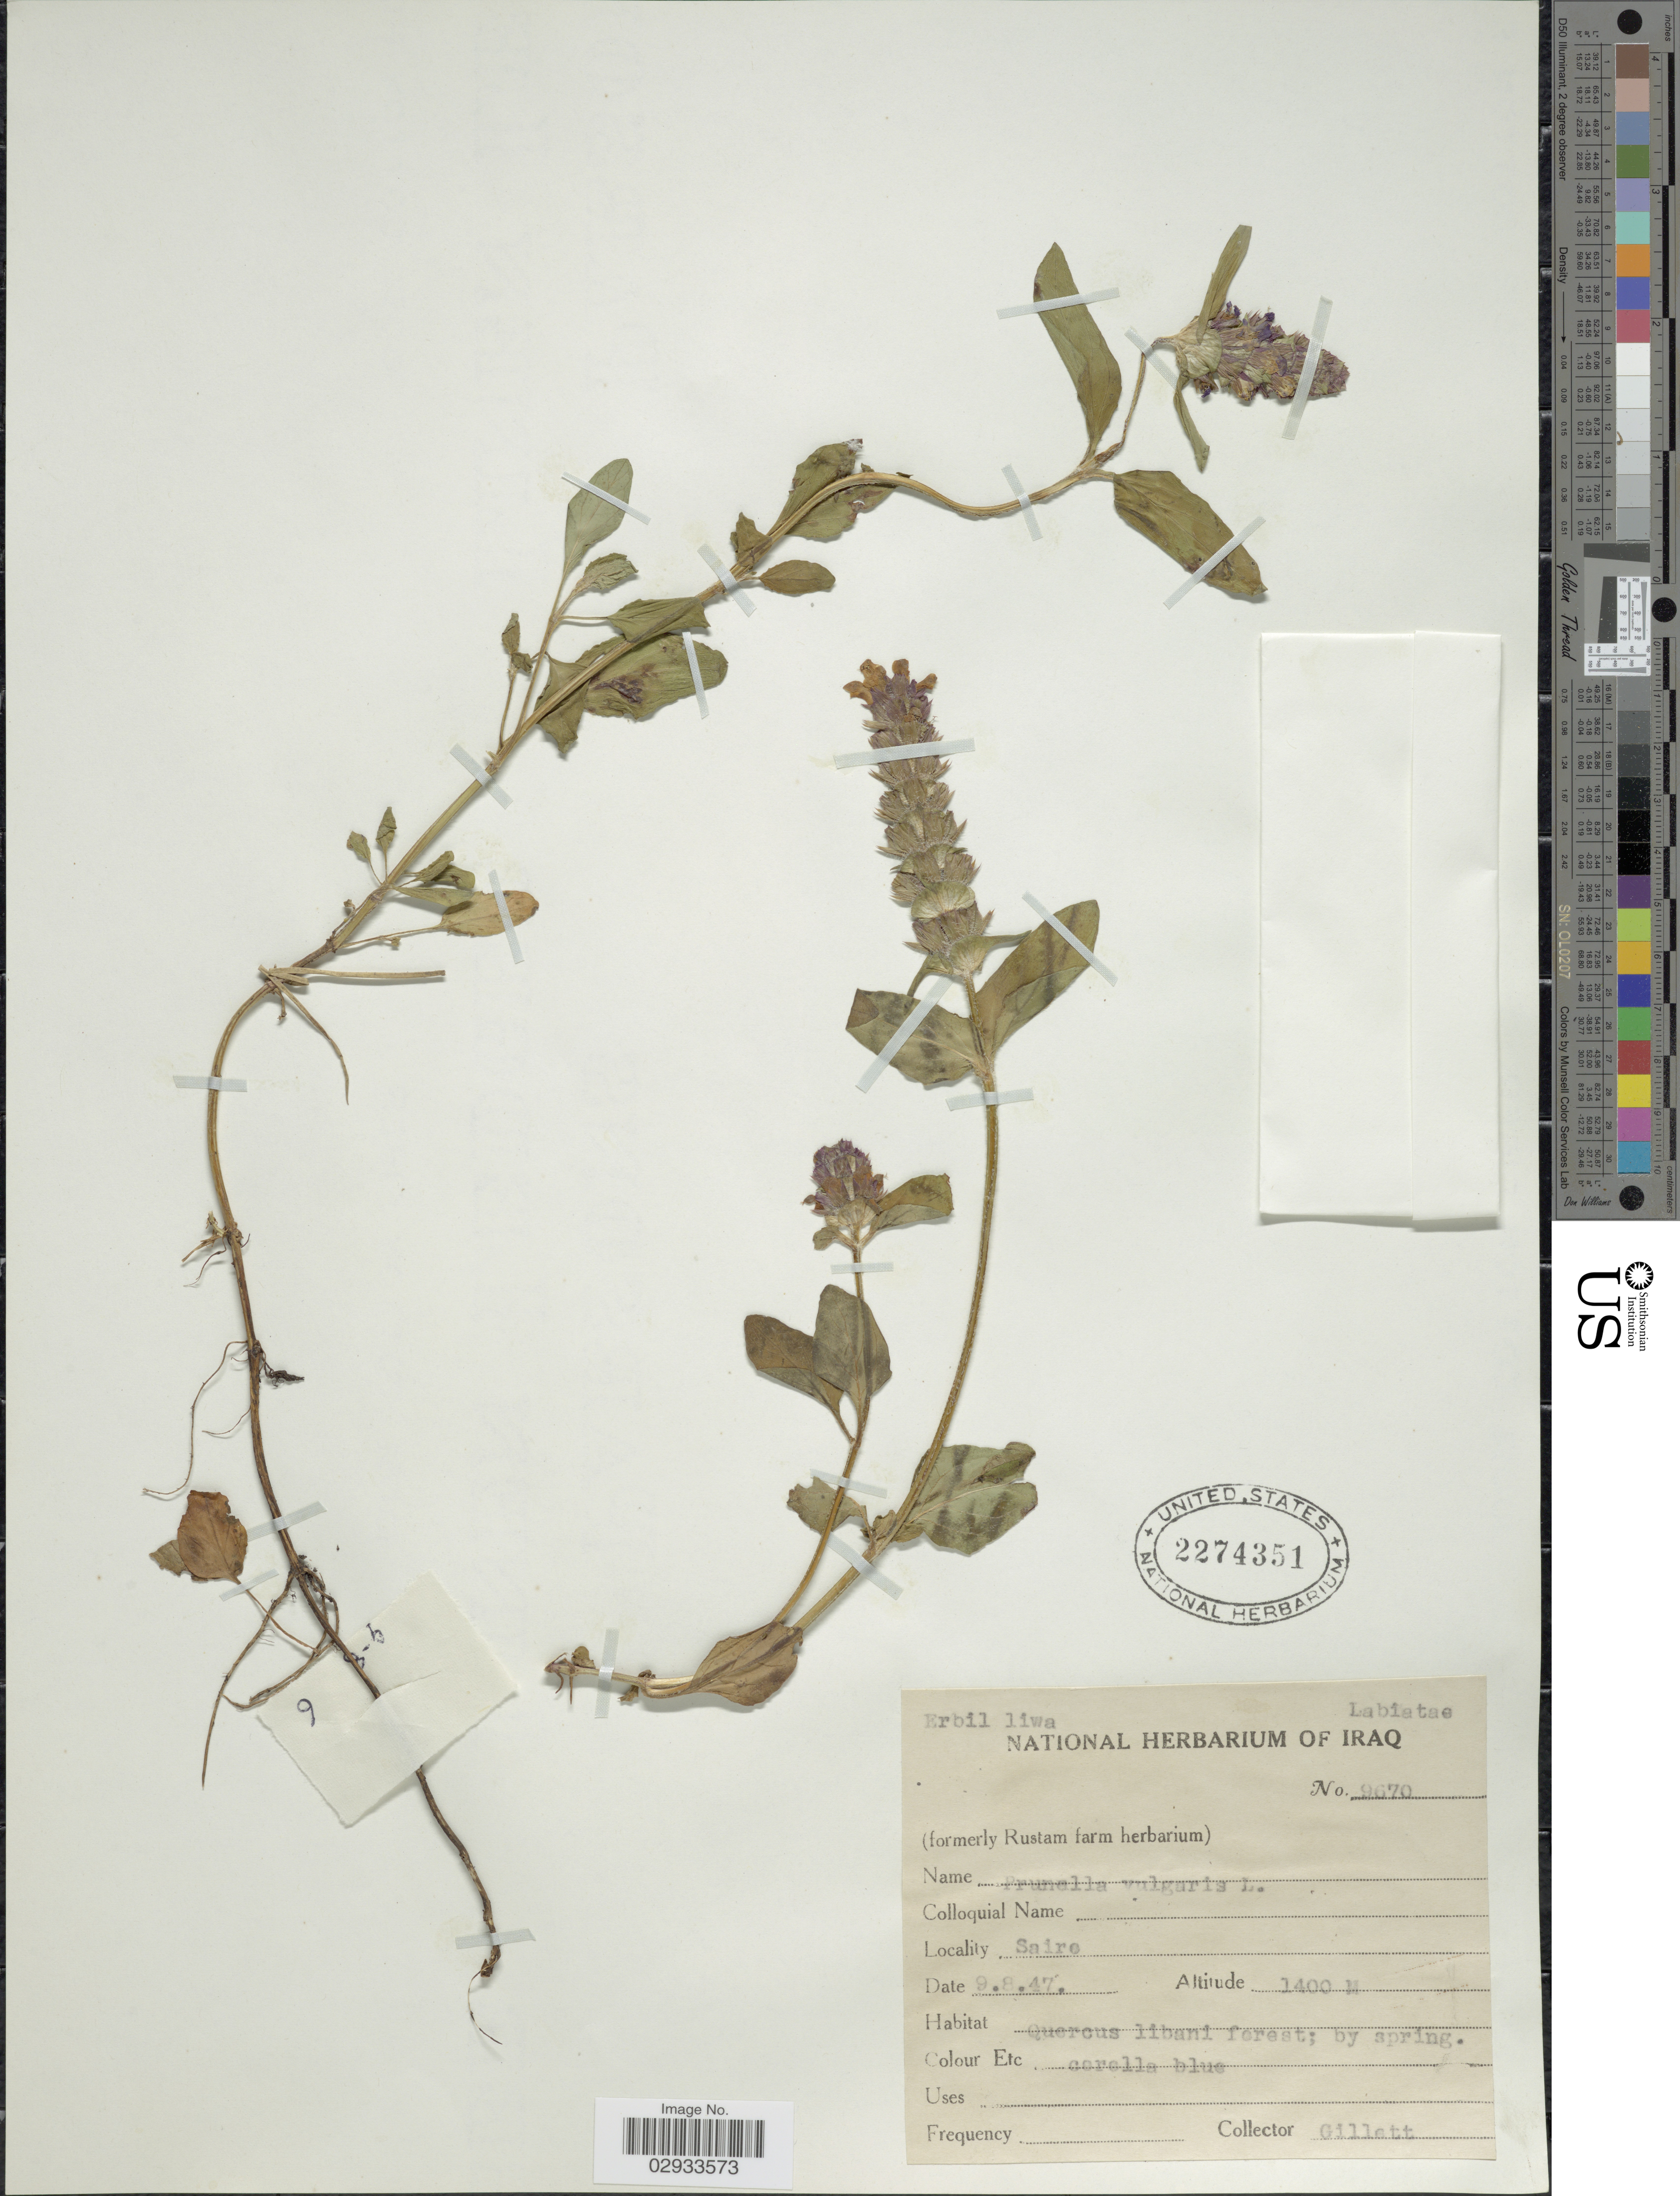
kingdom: Plantae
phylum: Tracheophyta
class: Magnoliopsida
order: Lamiales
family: Lamiaceae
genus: Prunella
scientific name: Prunella vulgaris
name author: L.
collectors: Gillett, --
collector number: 9670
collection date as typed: Transcribed d/m/y: 9/8/47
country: Iraq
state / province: Arbīl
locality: Erbil liwa, Saire.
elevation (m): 1400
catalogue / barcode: US 2274351